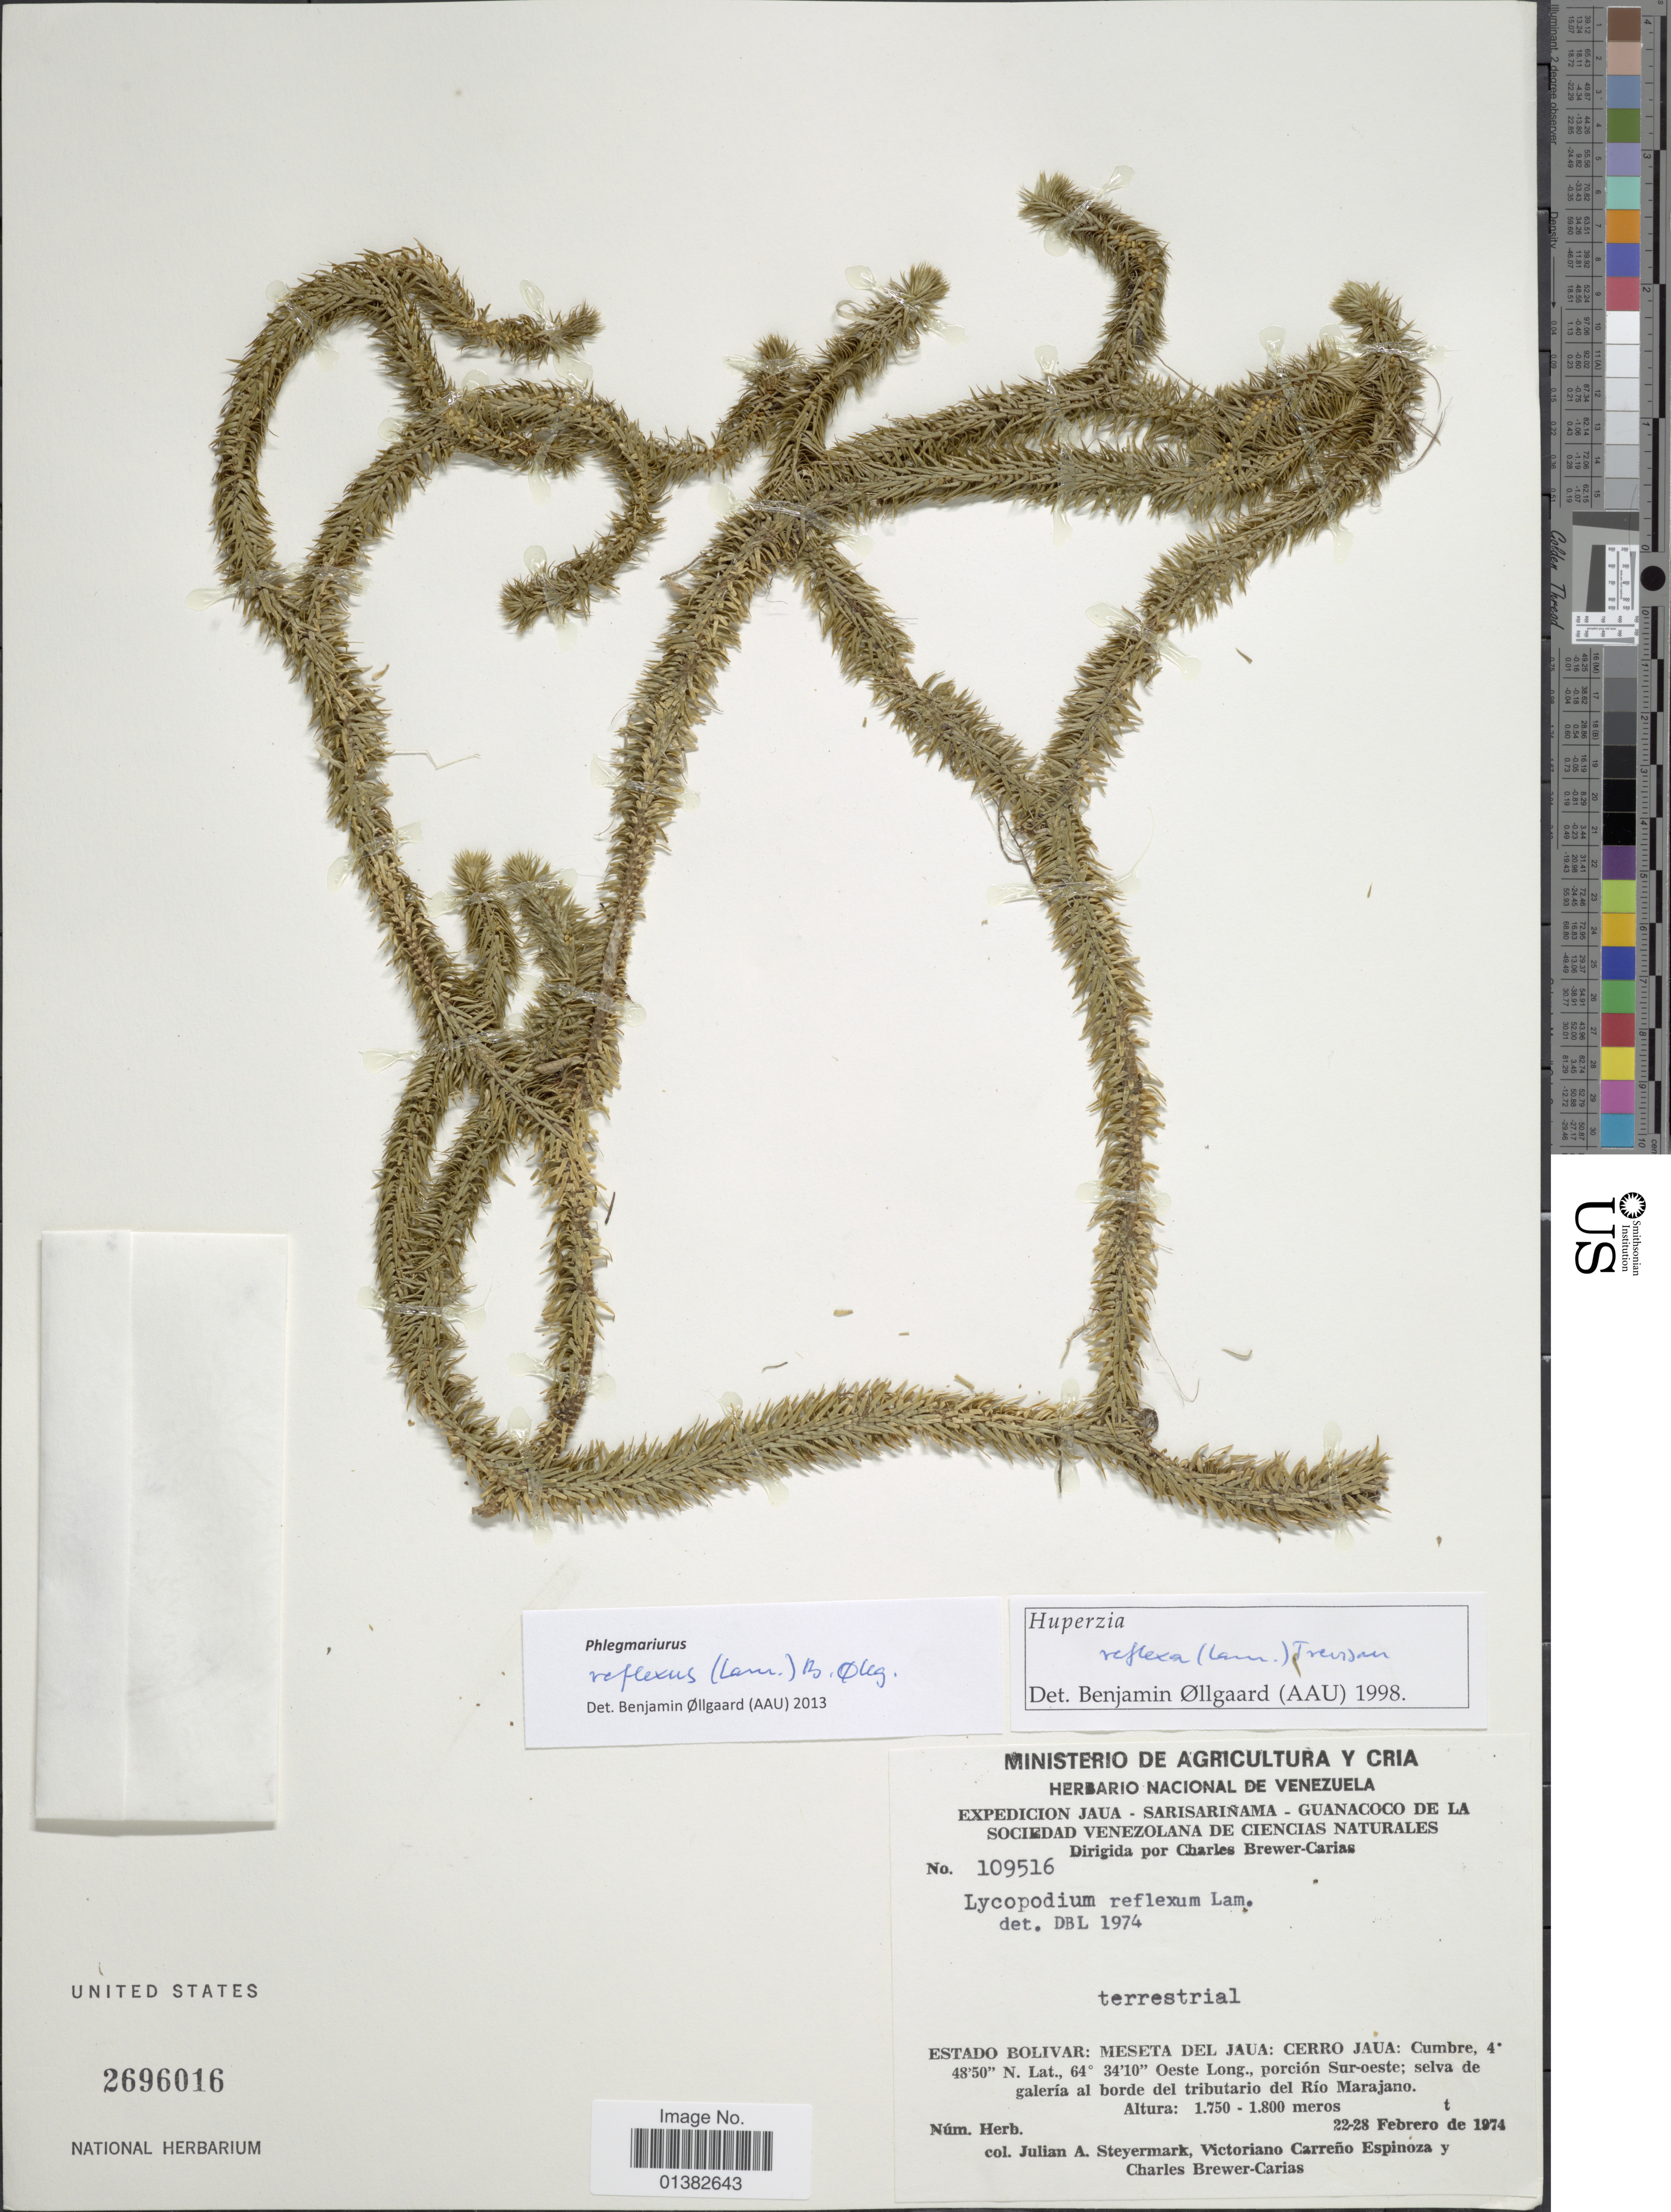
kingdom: Plantae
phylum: Tracheophyta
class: Lycopodiopsida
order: Lycopodiales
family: Lycopodiaceae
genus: Phlegmariurus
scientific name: Phlegmariurus reflexus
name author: (Lam.) B. Øllg.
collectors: J. Steyermark, V. Carreño E. & C. Brewer-Carias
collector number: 109516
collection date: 1974-02-22/1974-02-28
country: Venezuela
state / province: Bolivar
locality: Meseta del Jaua: Cerro Jaua: Cumbre, porción Sur-oeste; selva de galería al borde del tributario del Río Marajano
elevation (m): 1750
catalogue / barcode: US 2696016